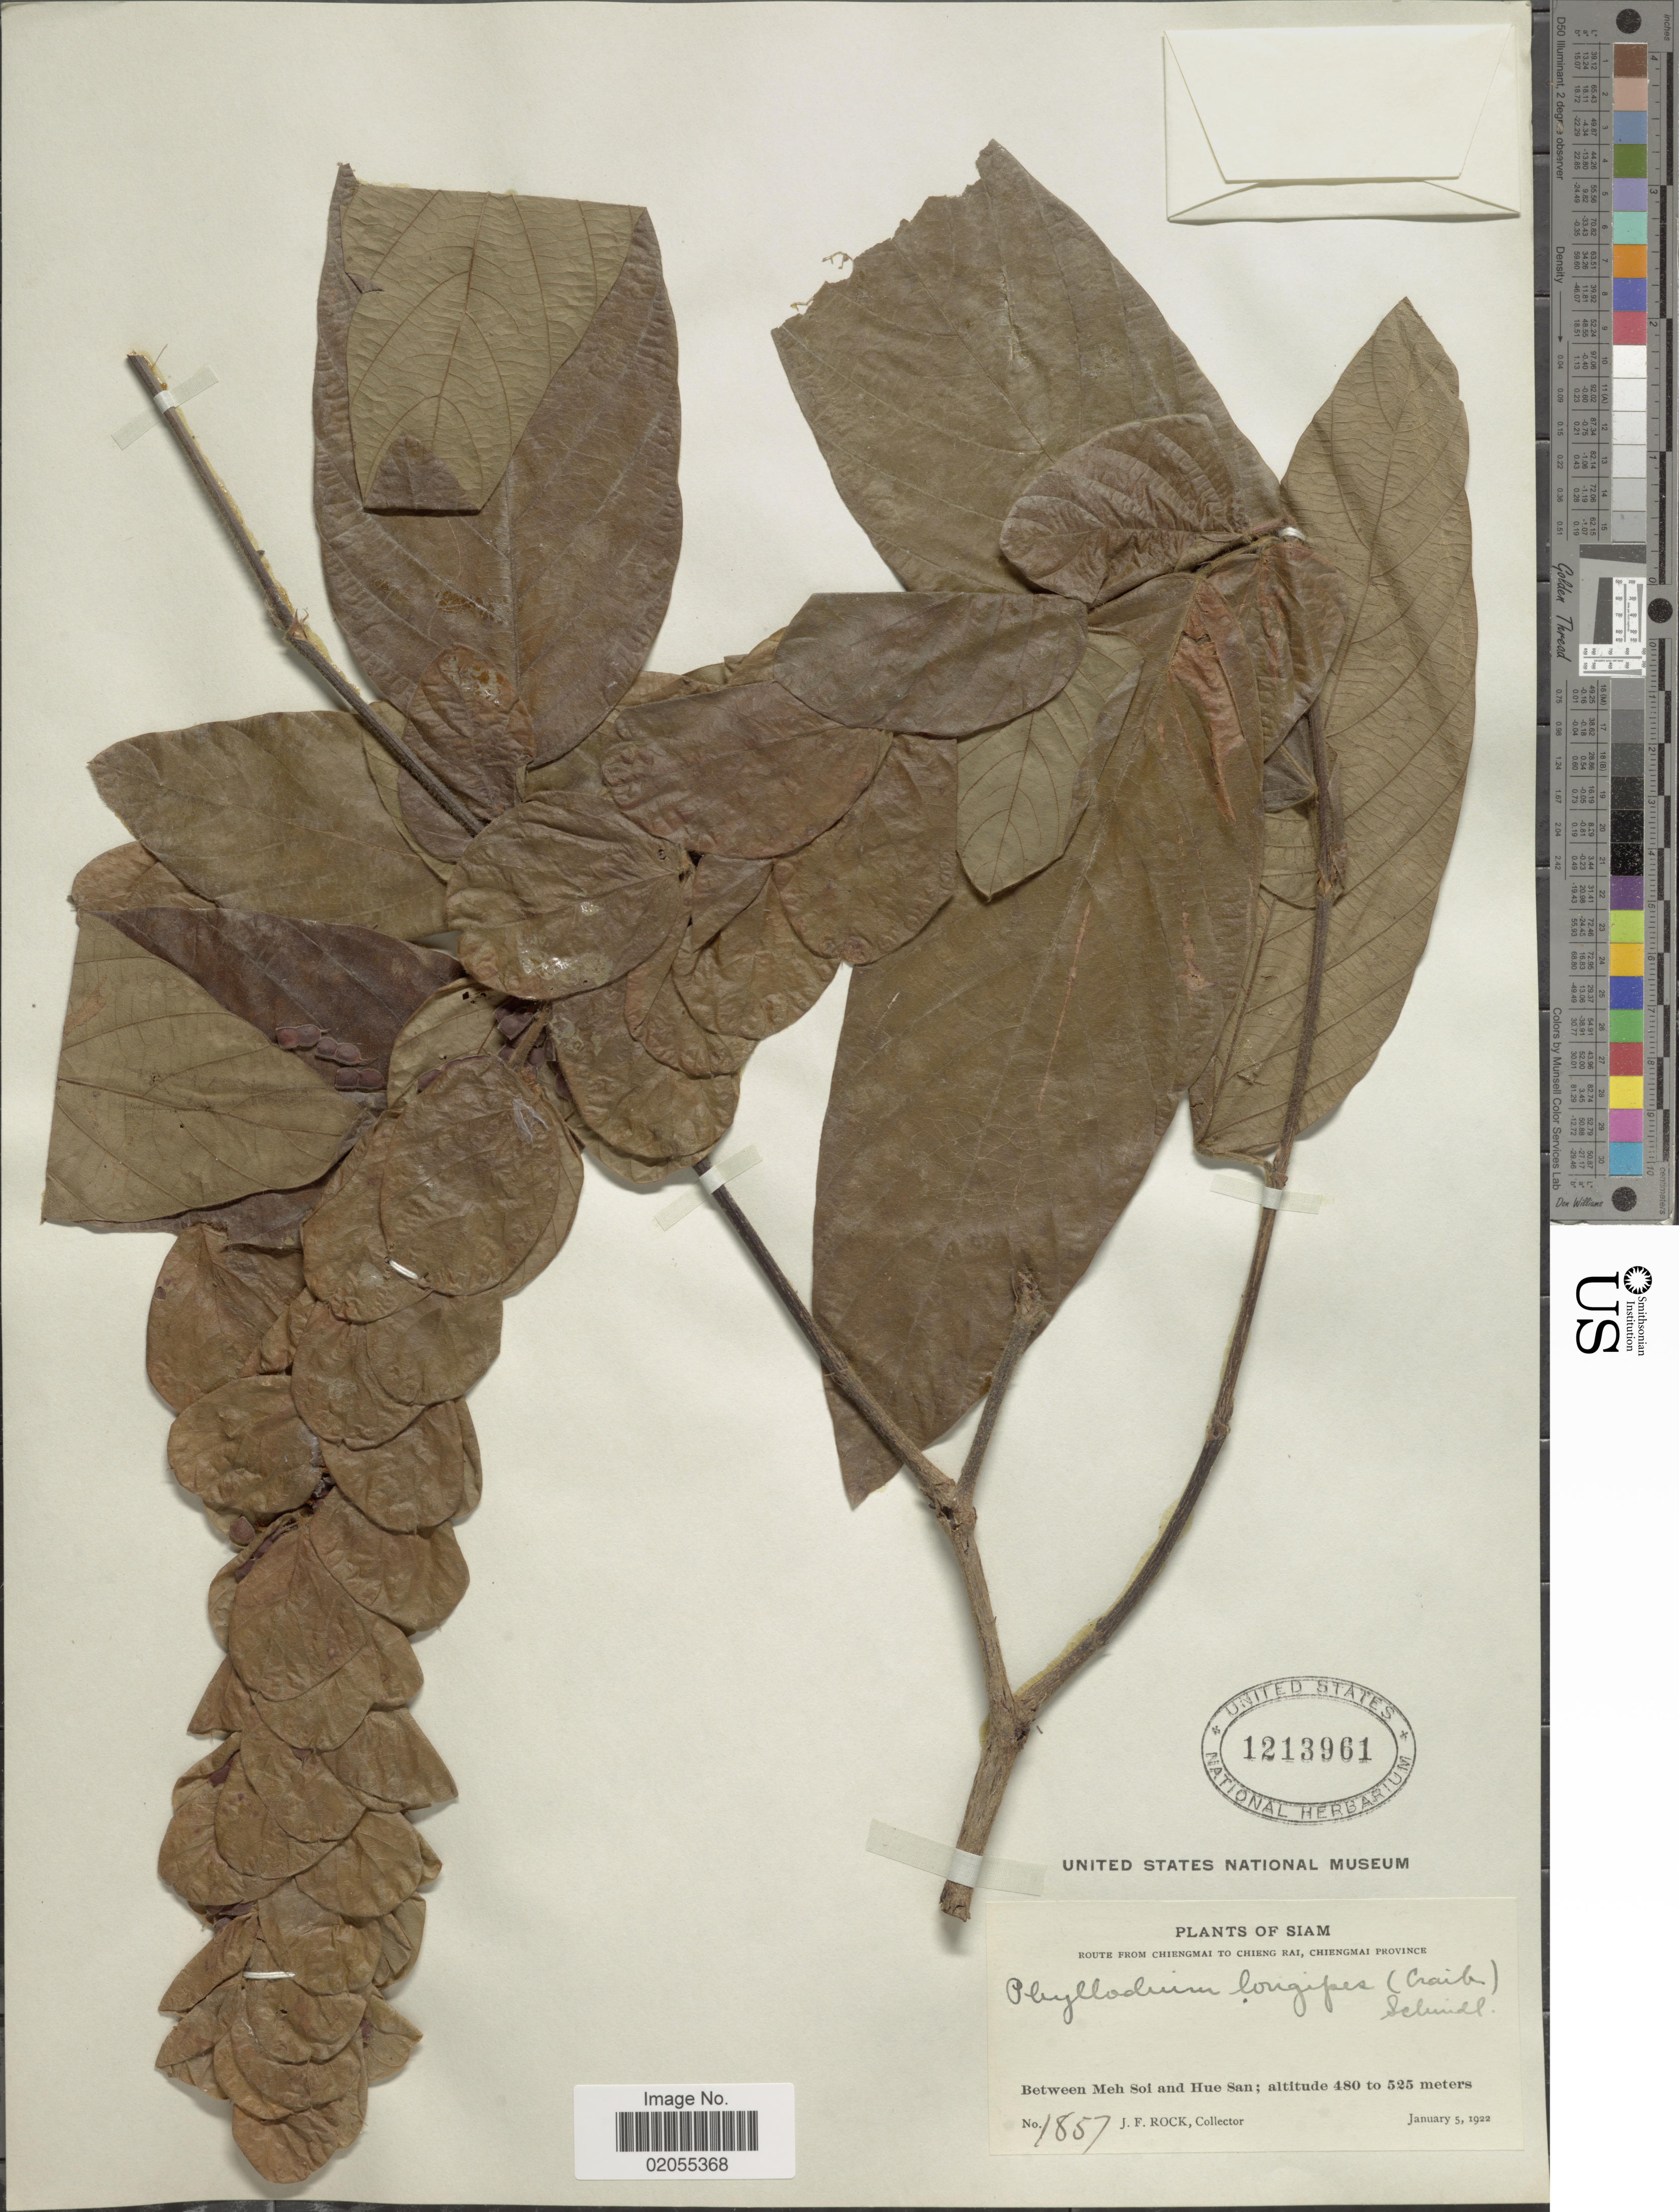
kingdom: Plantae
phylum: Tracheophyta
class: Magnoliopsida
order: Fabales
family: Fabaceae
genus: Phyllodium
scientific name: Phyllodium longipes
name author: (Craib) Schindl.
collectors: J. Rock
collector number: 1857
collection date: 1922-01-05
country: Thailand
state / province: Chiang Mai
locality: Siam, route from Chiengmai to Chieng Rai, Chiengmai Province, between Meh Soi and Hue San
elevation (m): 480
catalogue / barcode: US 1213961